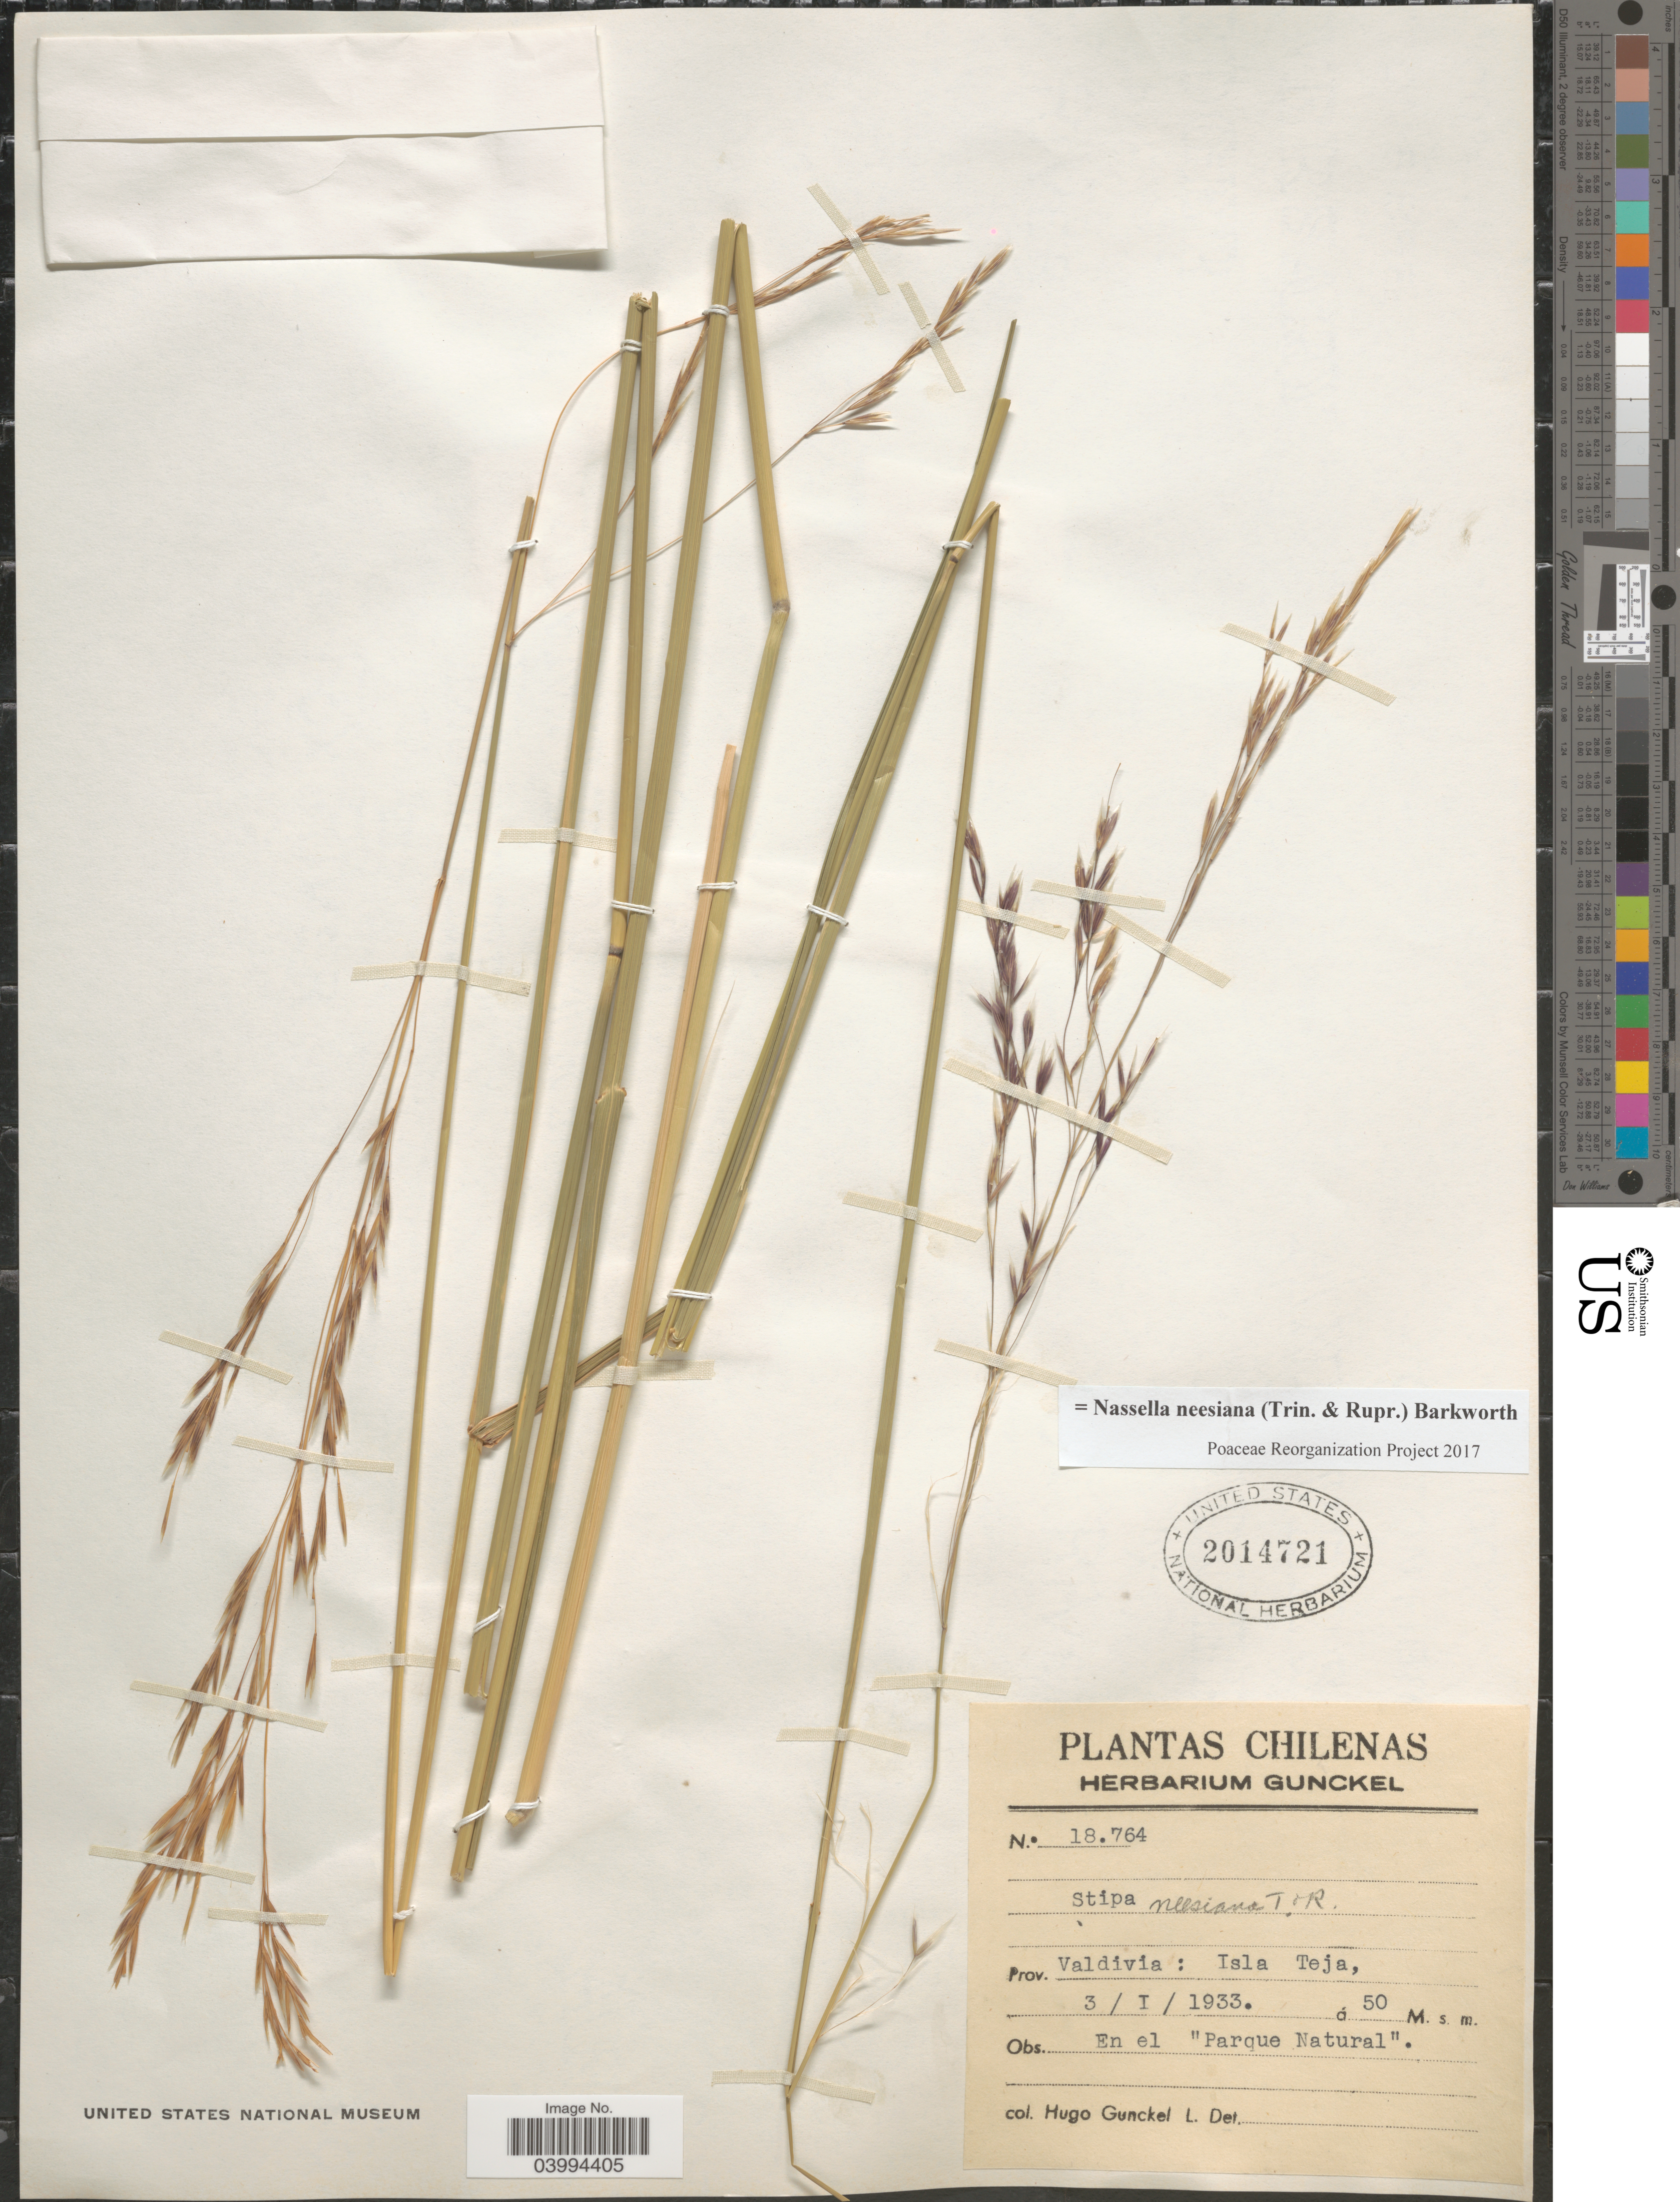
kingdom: Plantae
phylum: Tracheophyta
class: Liliopsida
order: Poales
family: Poaceae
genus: Nassella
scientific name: Nassella neesiana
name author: (Trin. & Rupr.) Barkworth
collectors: H. Gunckel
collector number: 18764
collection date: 1933-01-03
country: Chile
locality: Prov. Valdivia: Isla Teja. En el "Parque Natural".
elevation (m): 50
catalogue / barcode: US 2014721